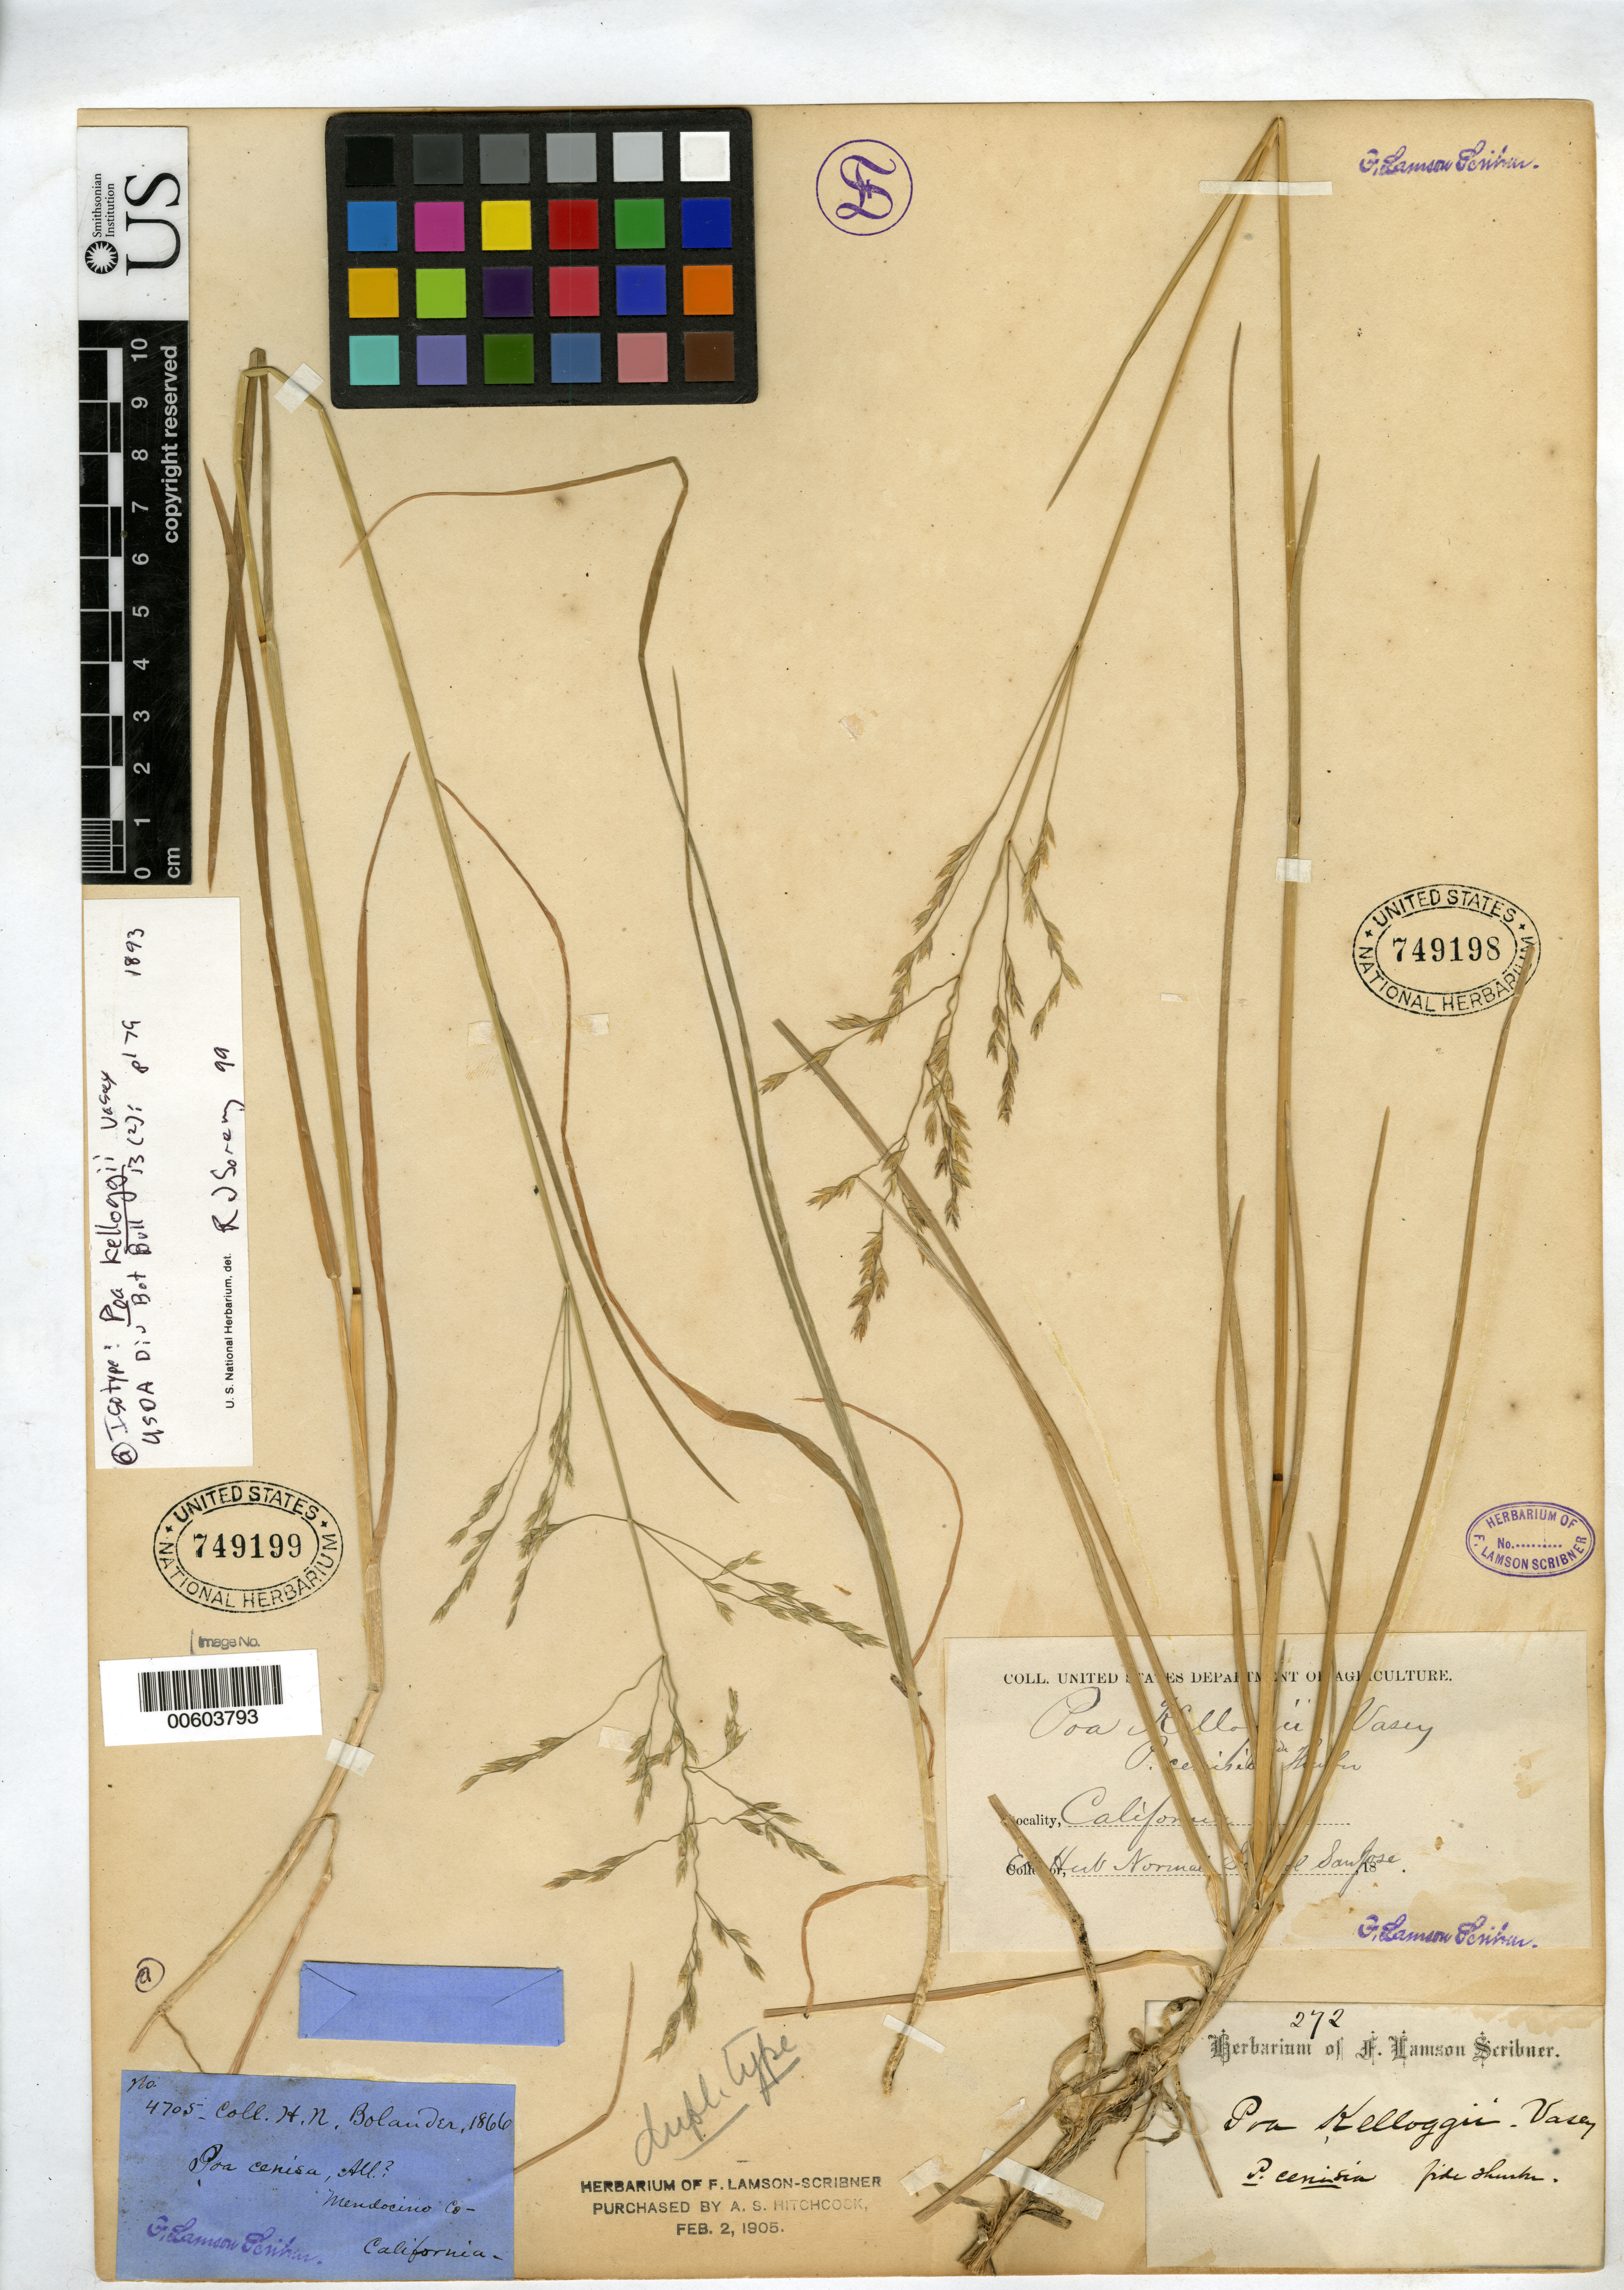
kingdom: Plantae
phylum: Tracheophyta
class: Liliopsida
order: Poales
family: Poaceae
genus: Poa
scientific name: Poa kelloggii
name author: Vasey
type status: Isotype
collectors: H. Bolander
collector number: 4705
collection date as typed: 188-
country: United States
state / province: California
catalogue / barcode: US 749199